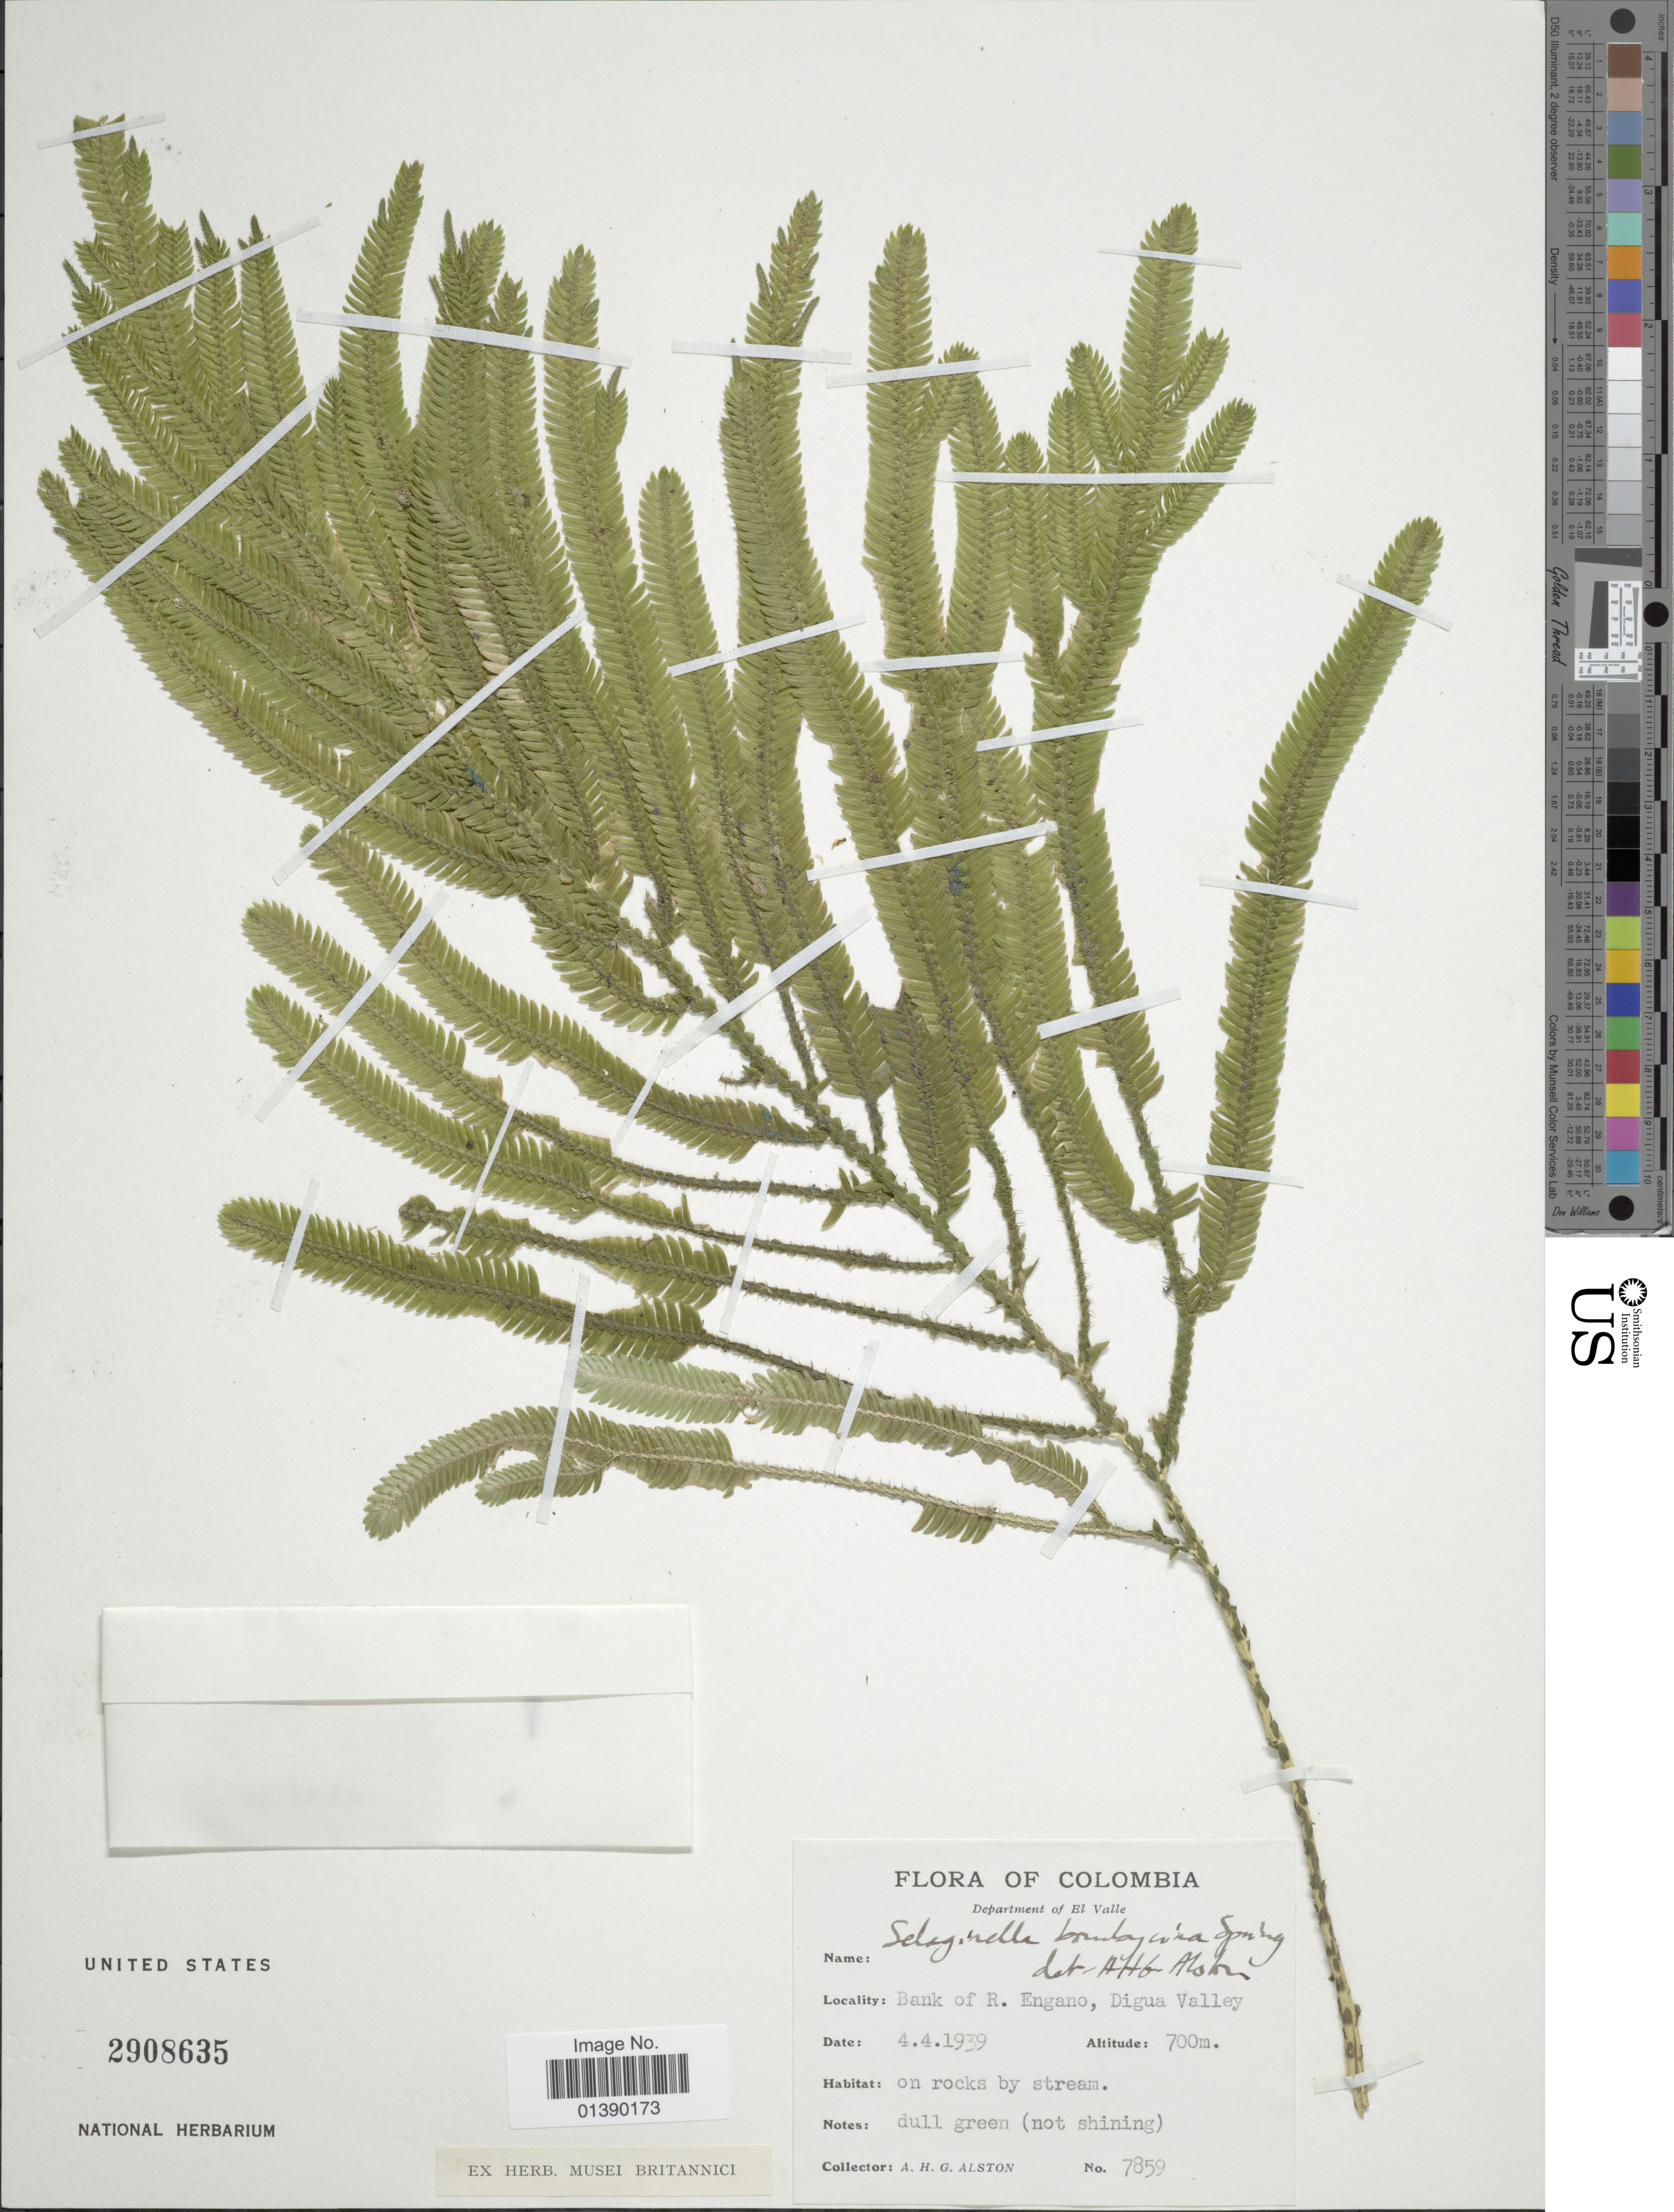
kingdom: Plantae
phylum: Tracheophyta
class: Lycopodiopsida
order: Selaginellales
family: Selaginellaceae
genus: Selaginella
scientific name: Selaginella bombycina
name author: Spring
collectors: A. H. Alston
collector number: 7859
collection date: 1939-04-04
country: Colombia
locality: Department of El Valle, Bank of R.Engano, Digua Valley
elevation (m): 700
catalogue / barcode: US 2908635